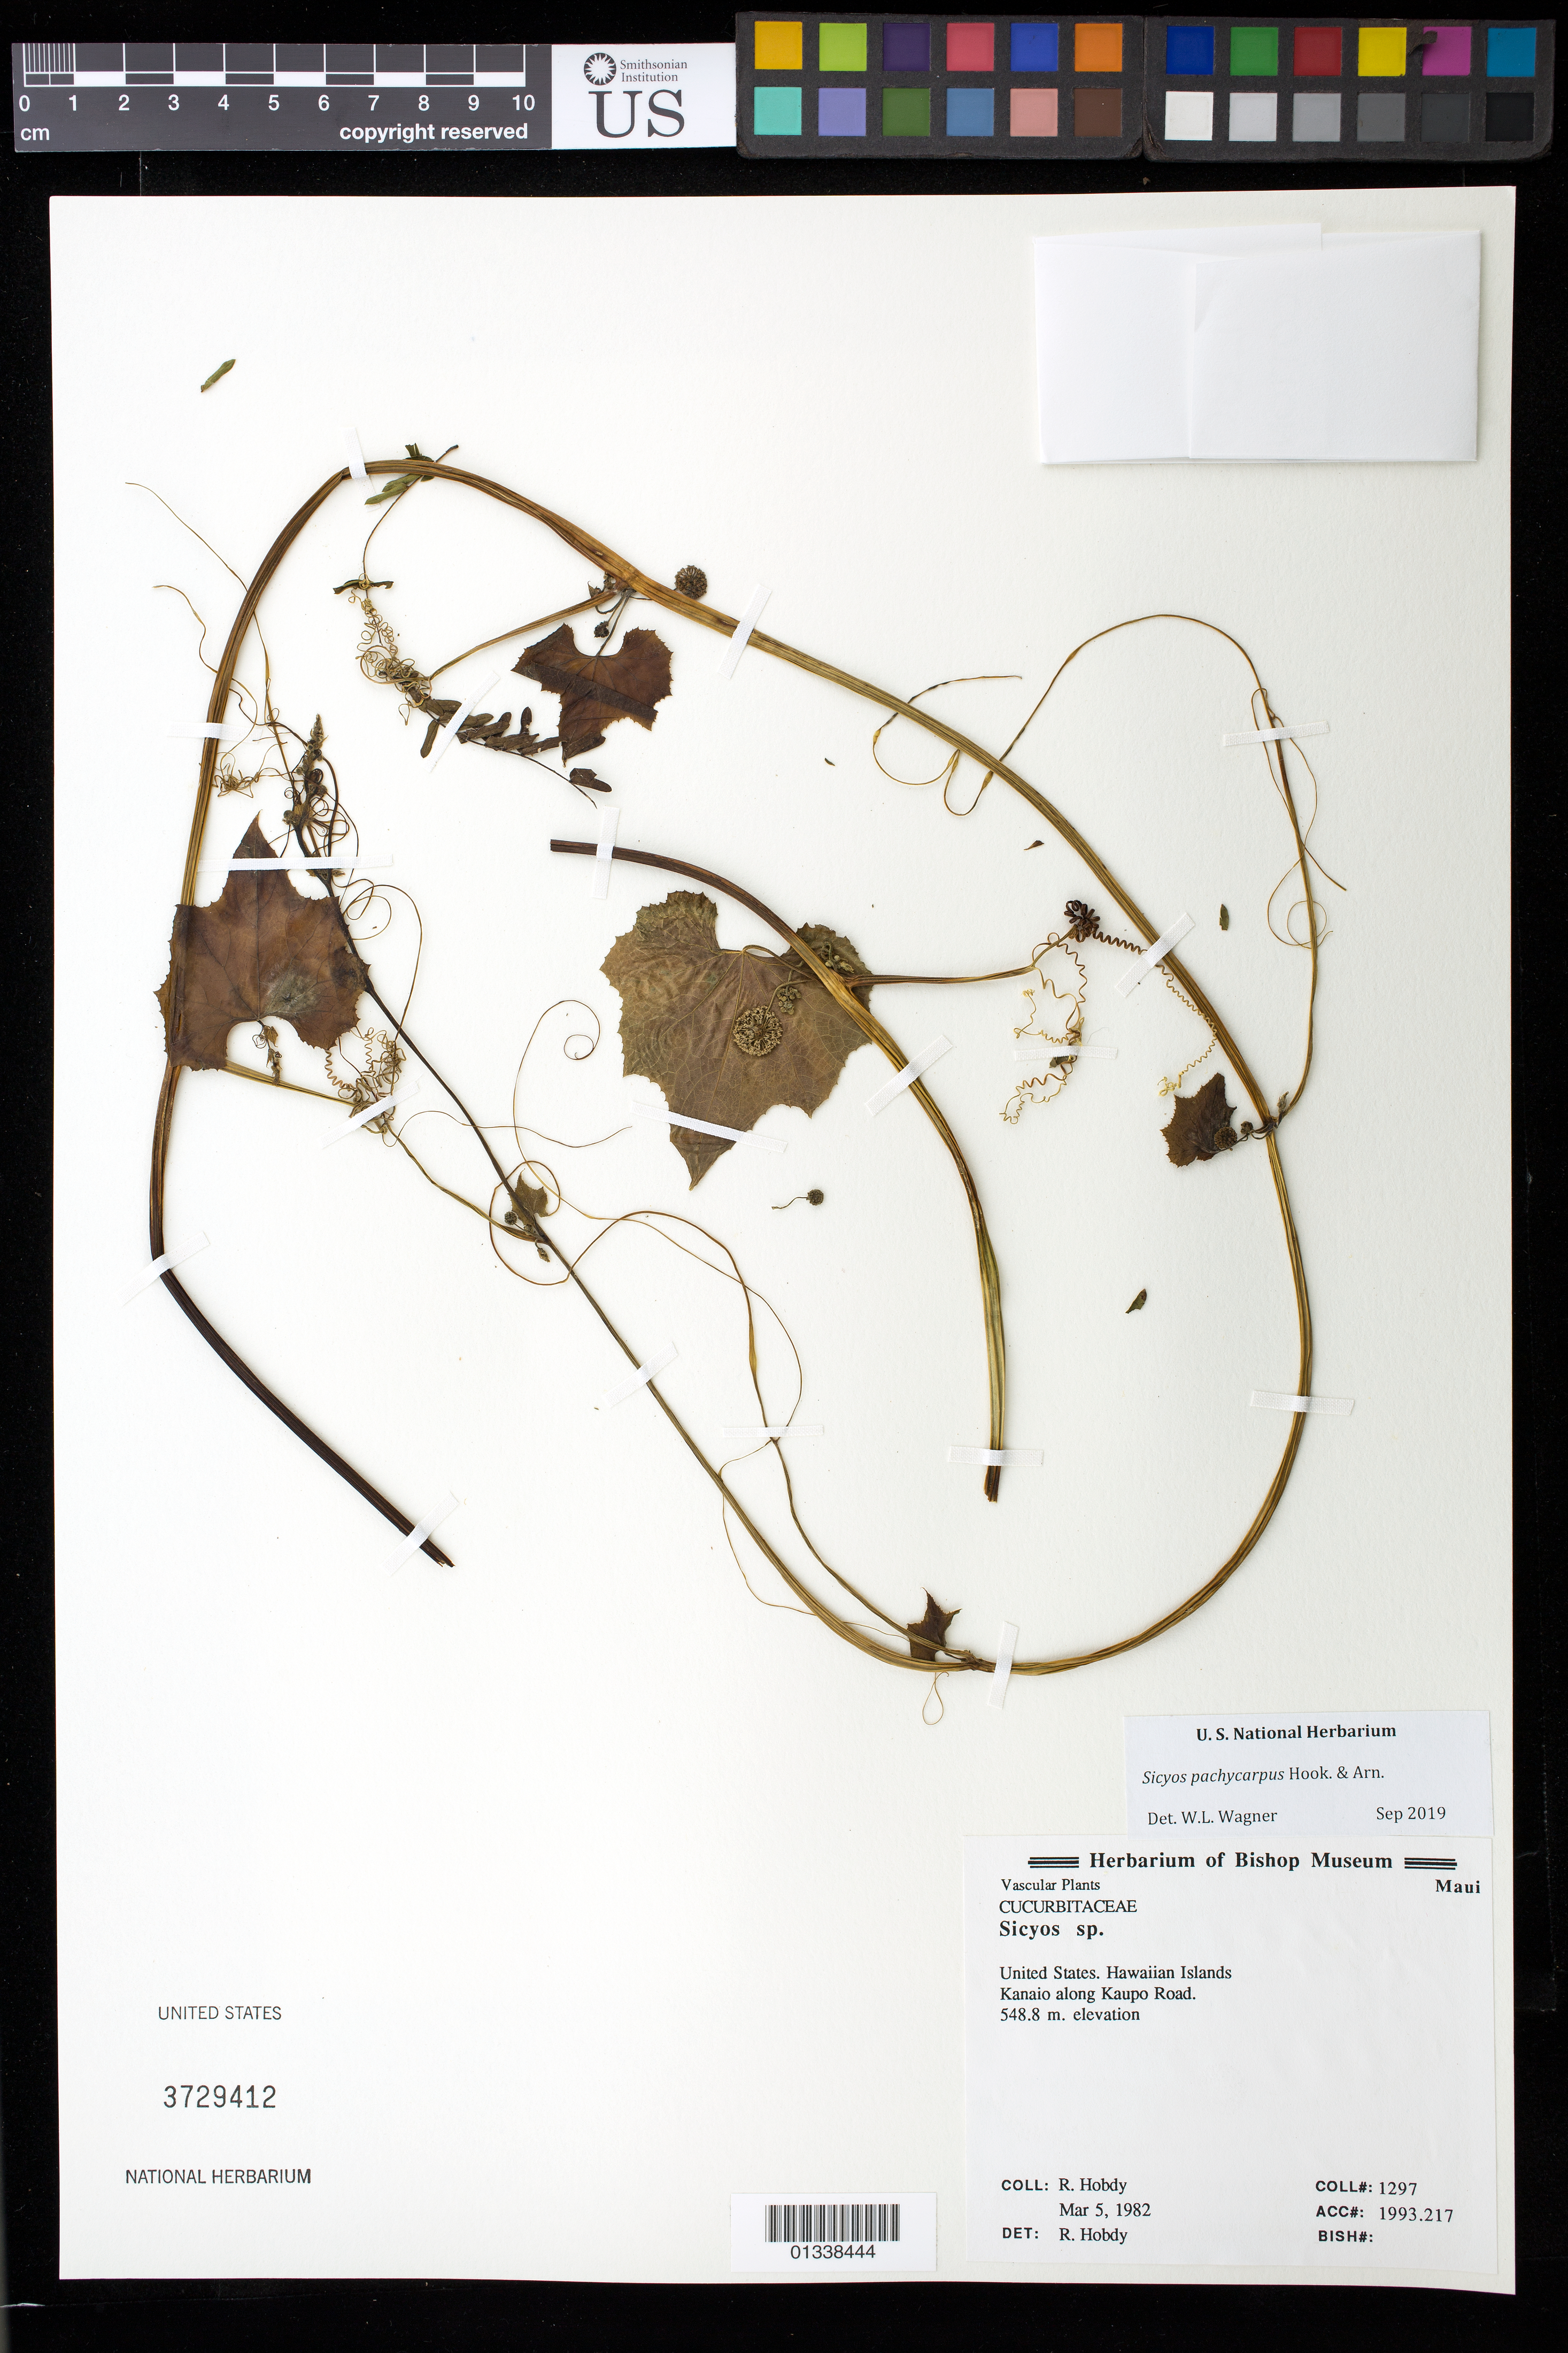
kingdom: Plantae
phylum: Tracheophyta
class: Magnoliopsida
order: Cucurbitales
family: Cucurbitaceae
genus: Sicyos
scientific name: Sicyos pachycarpus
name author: Hook. & Arn.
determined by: Wagner, W. L., (BOT), Smithsonian Institution - National Museum of Natural History (UNITED STATES)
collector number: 1297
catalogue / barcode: US 3729412